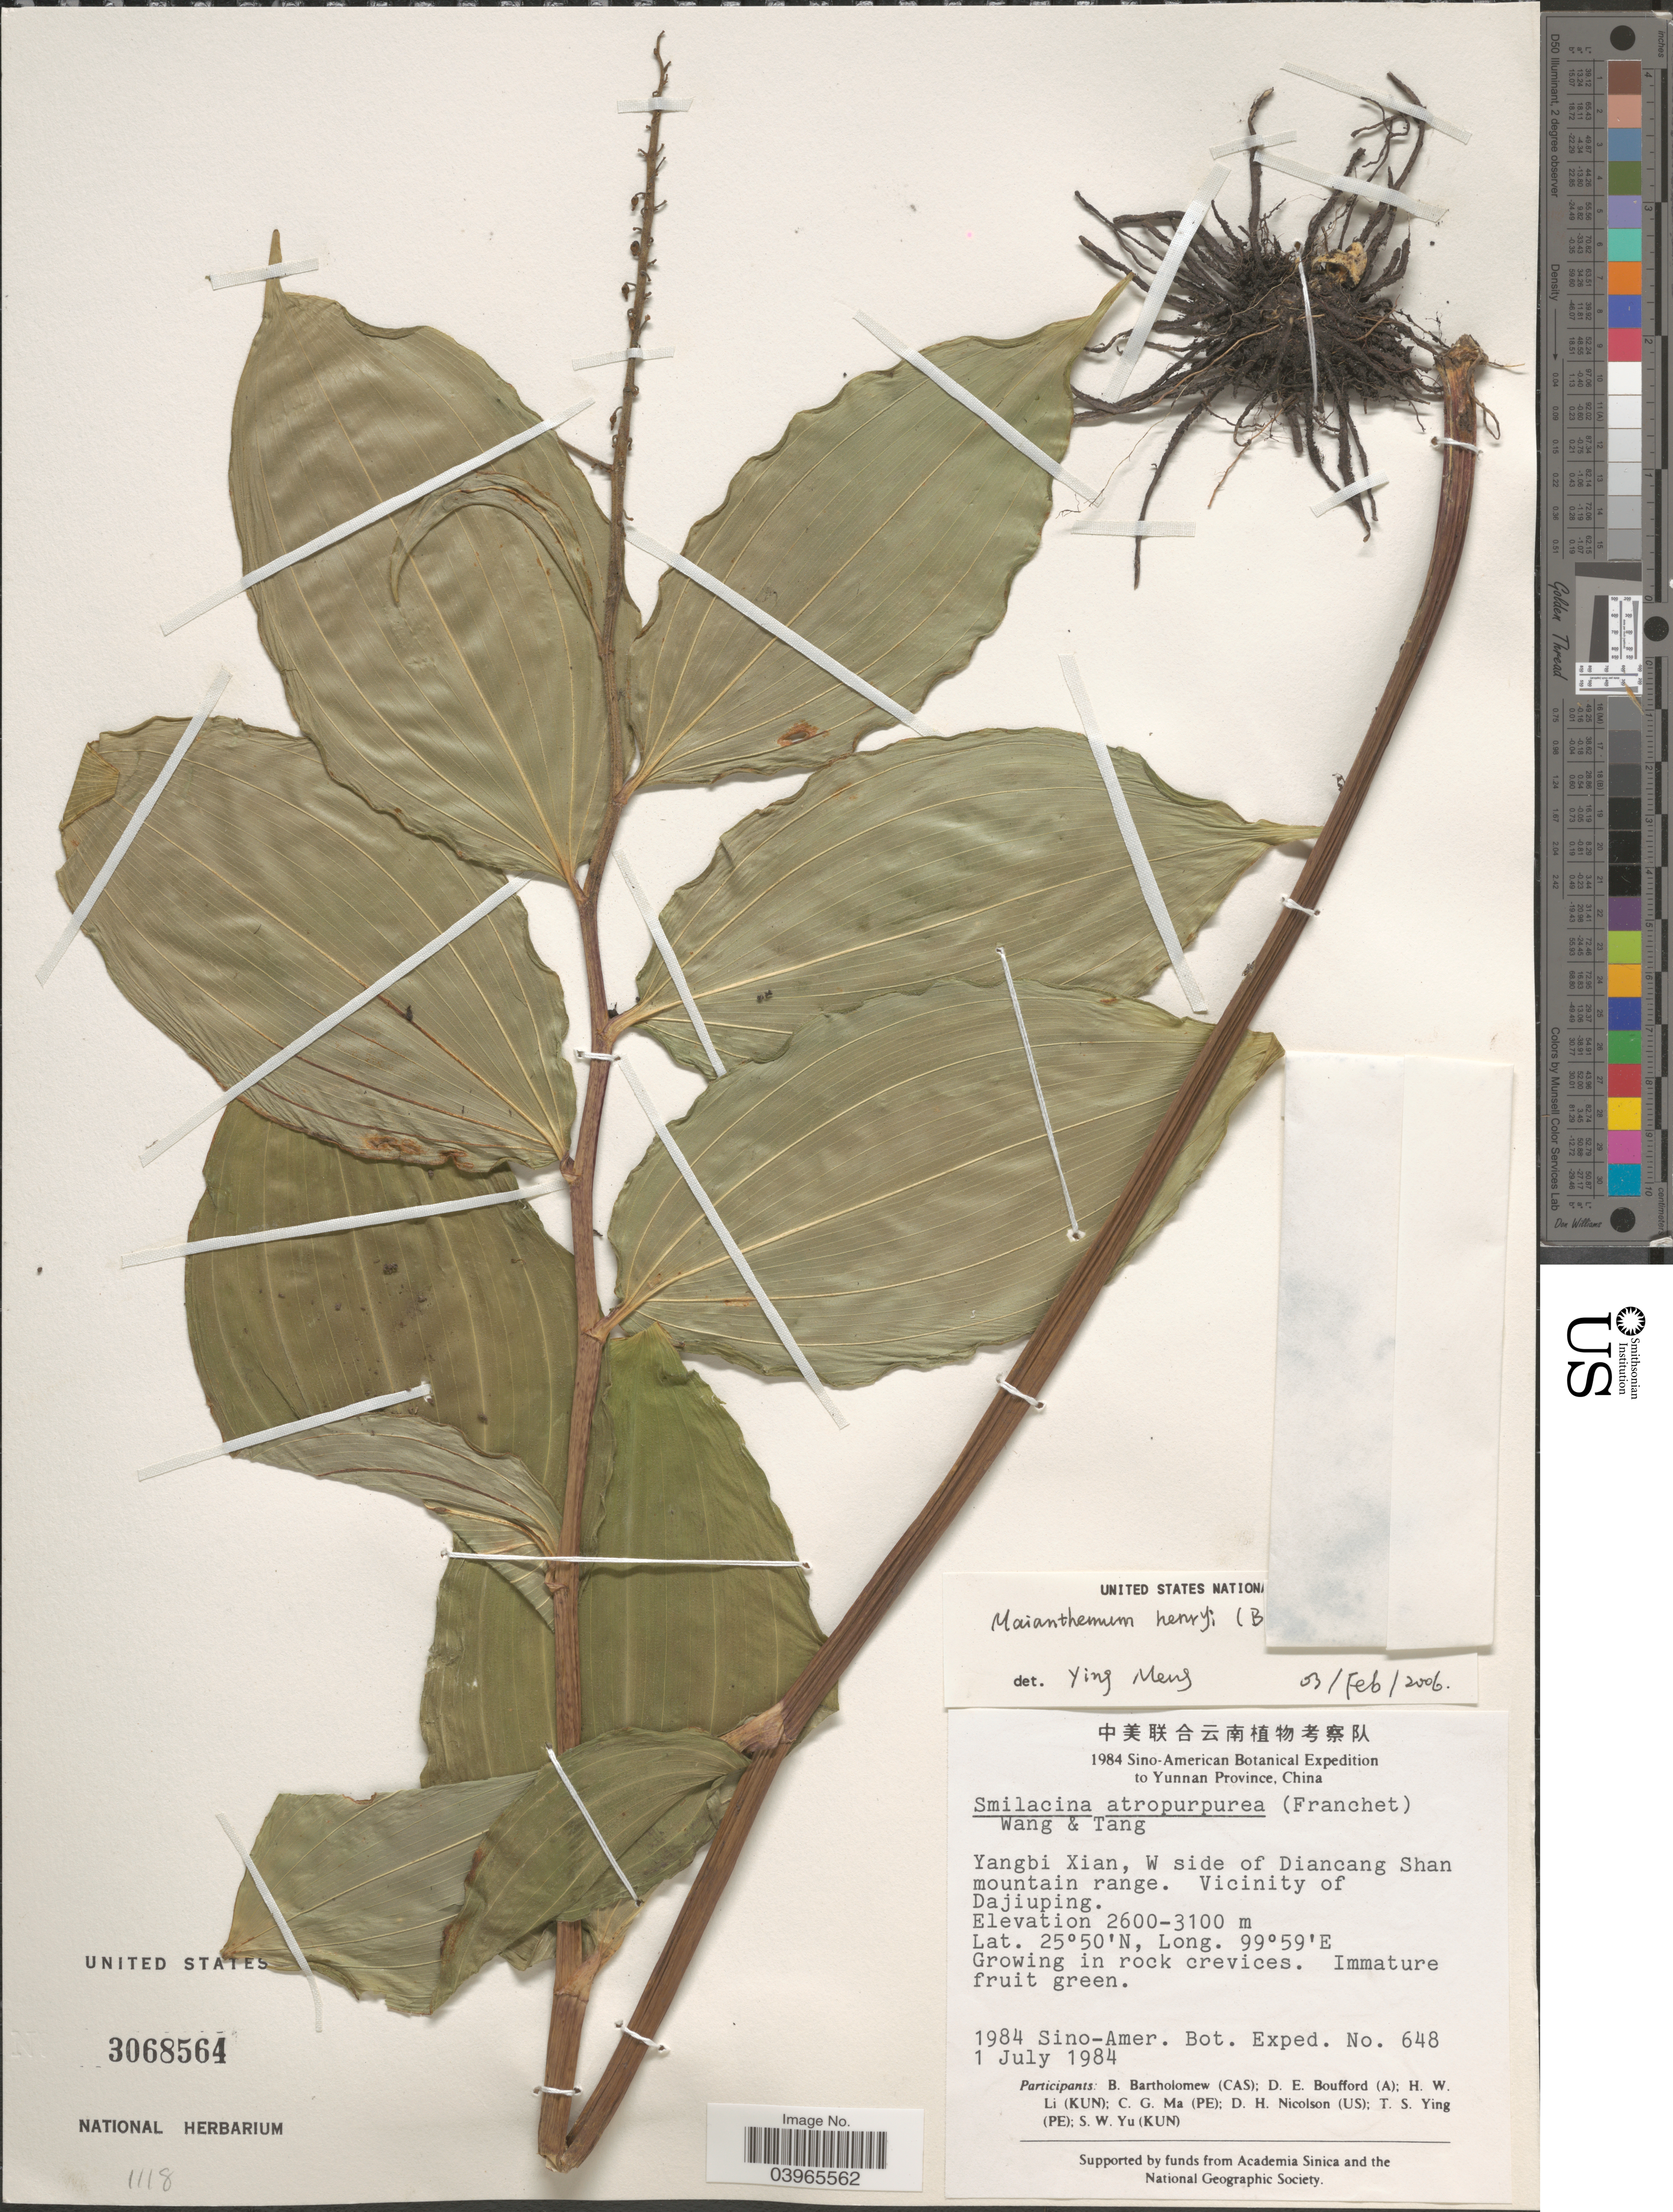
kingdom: Plantae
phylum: Tracheophyta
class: Liliopsida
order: Asparagales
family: Asparagaceae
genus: Maianthemum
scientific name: Maianthemum henryi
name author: (Baker) LaFrankie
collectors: Sino-Amer. Bot. Exped. 1984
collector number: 648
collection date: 1984-07-01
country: China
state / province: Yunnan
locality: Yangbi Xian, W side of Diancang Shan mountain range. Vicinity of Dajiuping.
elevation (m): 2600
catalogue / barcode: US 3068564